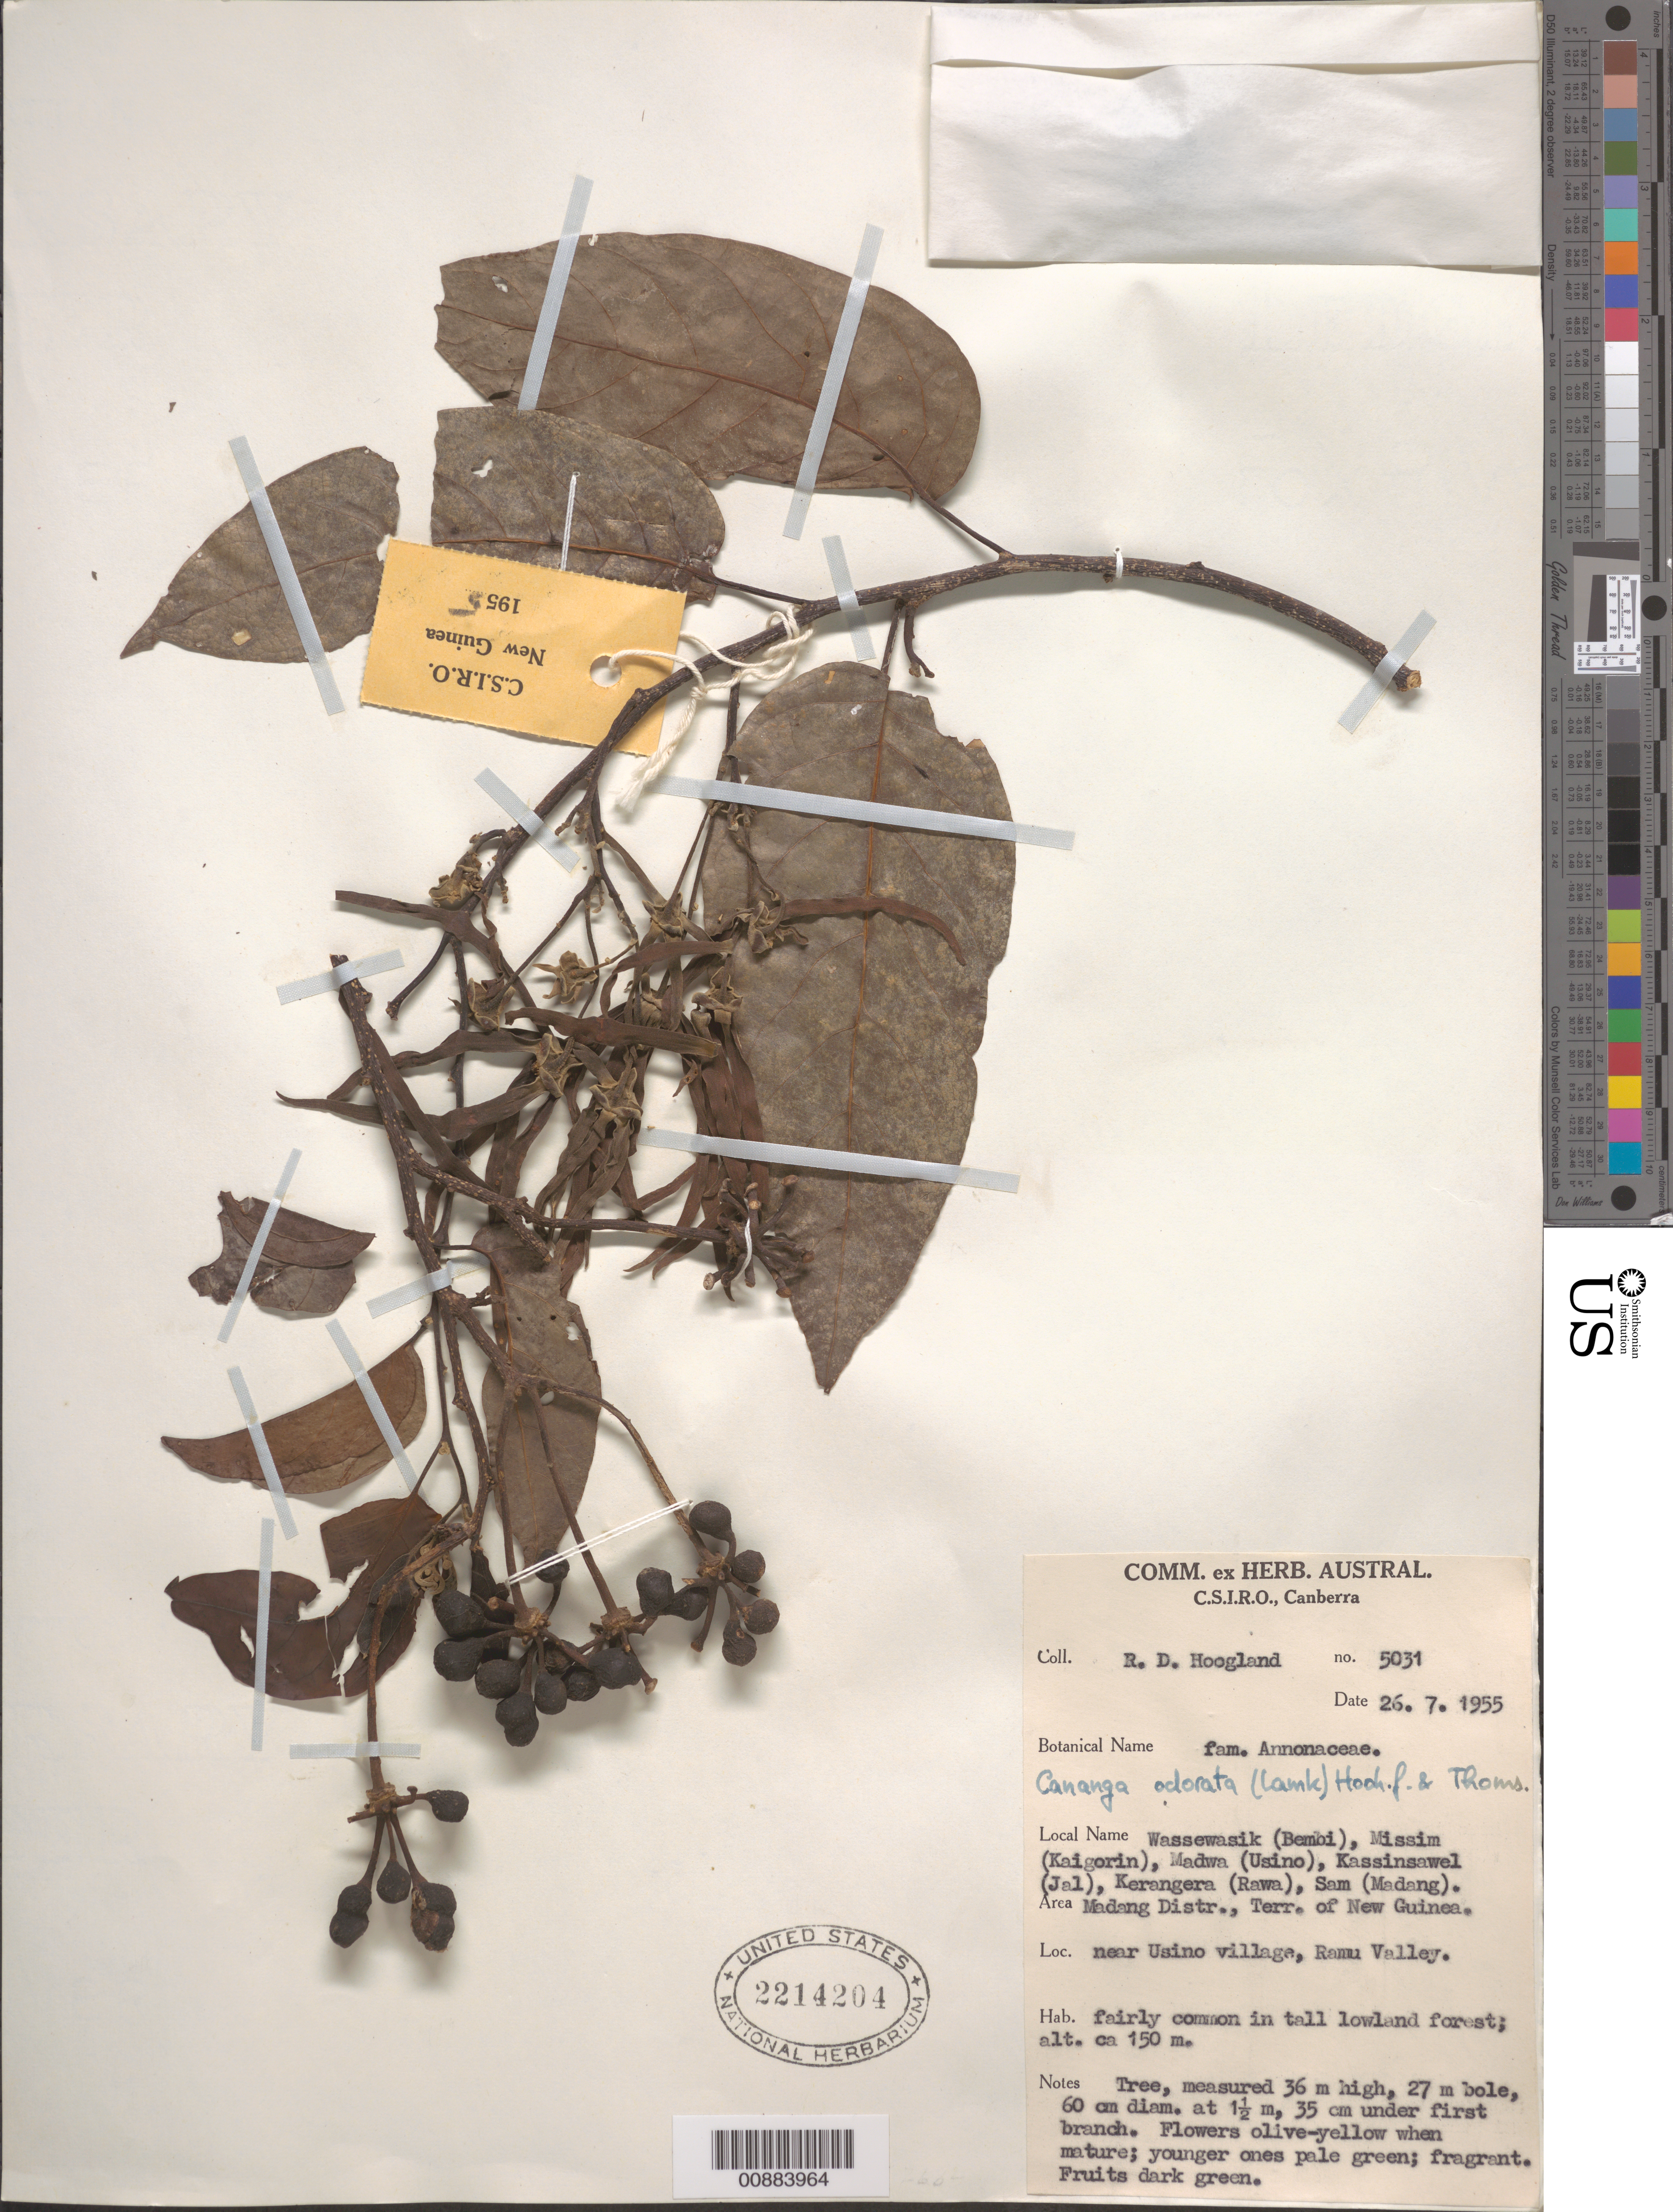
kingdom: Plantae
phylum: Tracheophyta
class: Magnoliopsida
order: Magnoliales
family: Annonaceae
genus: Cananga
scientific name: Cananga odorata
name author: (Lam.) Hook. f. & Thomson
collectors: R. D. Hoogland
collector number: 5031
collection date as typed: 26 Jul 1955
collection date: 1955-07-26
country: Papua New Guinea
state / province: Madang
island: New Guinea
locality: Near Usino Village, Ramu Valley.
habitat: Fairly common in tall lowland forest.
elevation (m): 150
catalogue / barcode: US 2214204